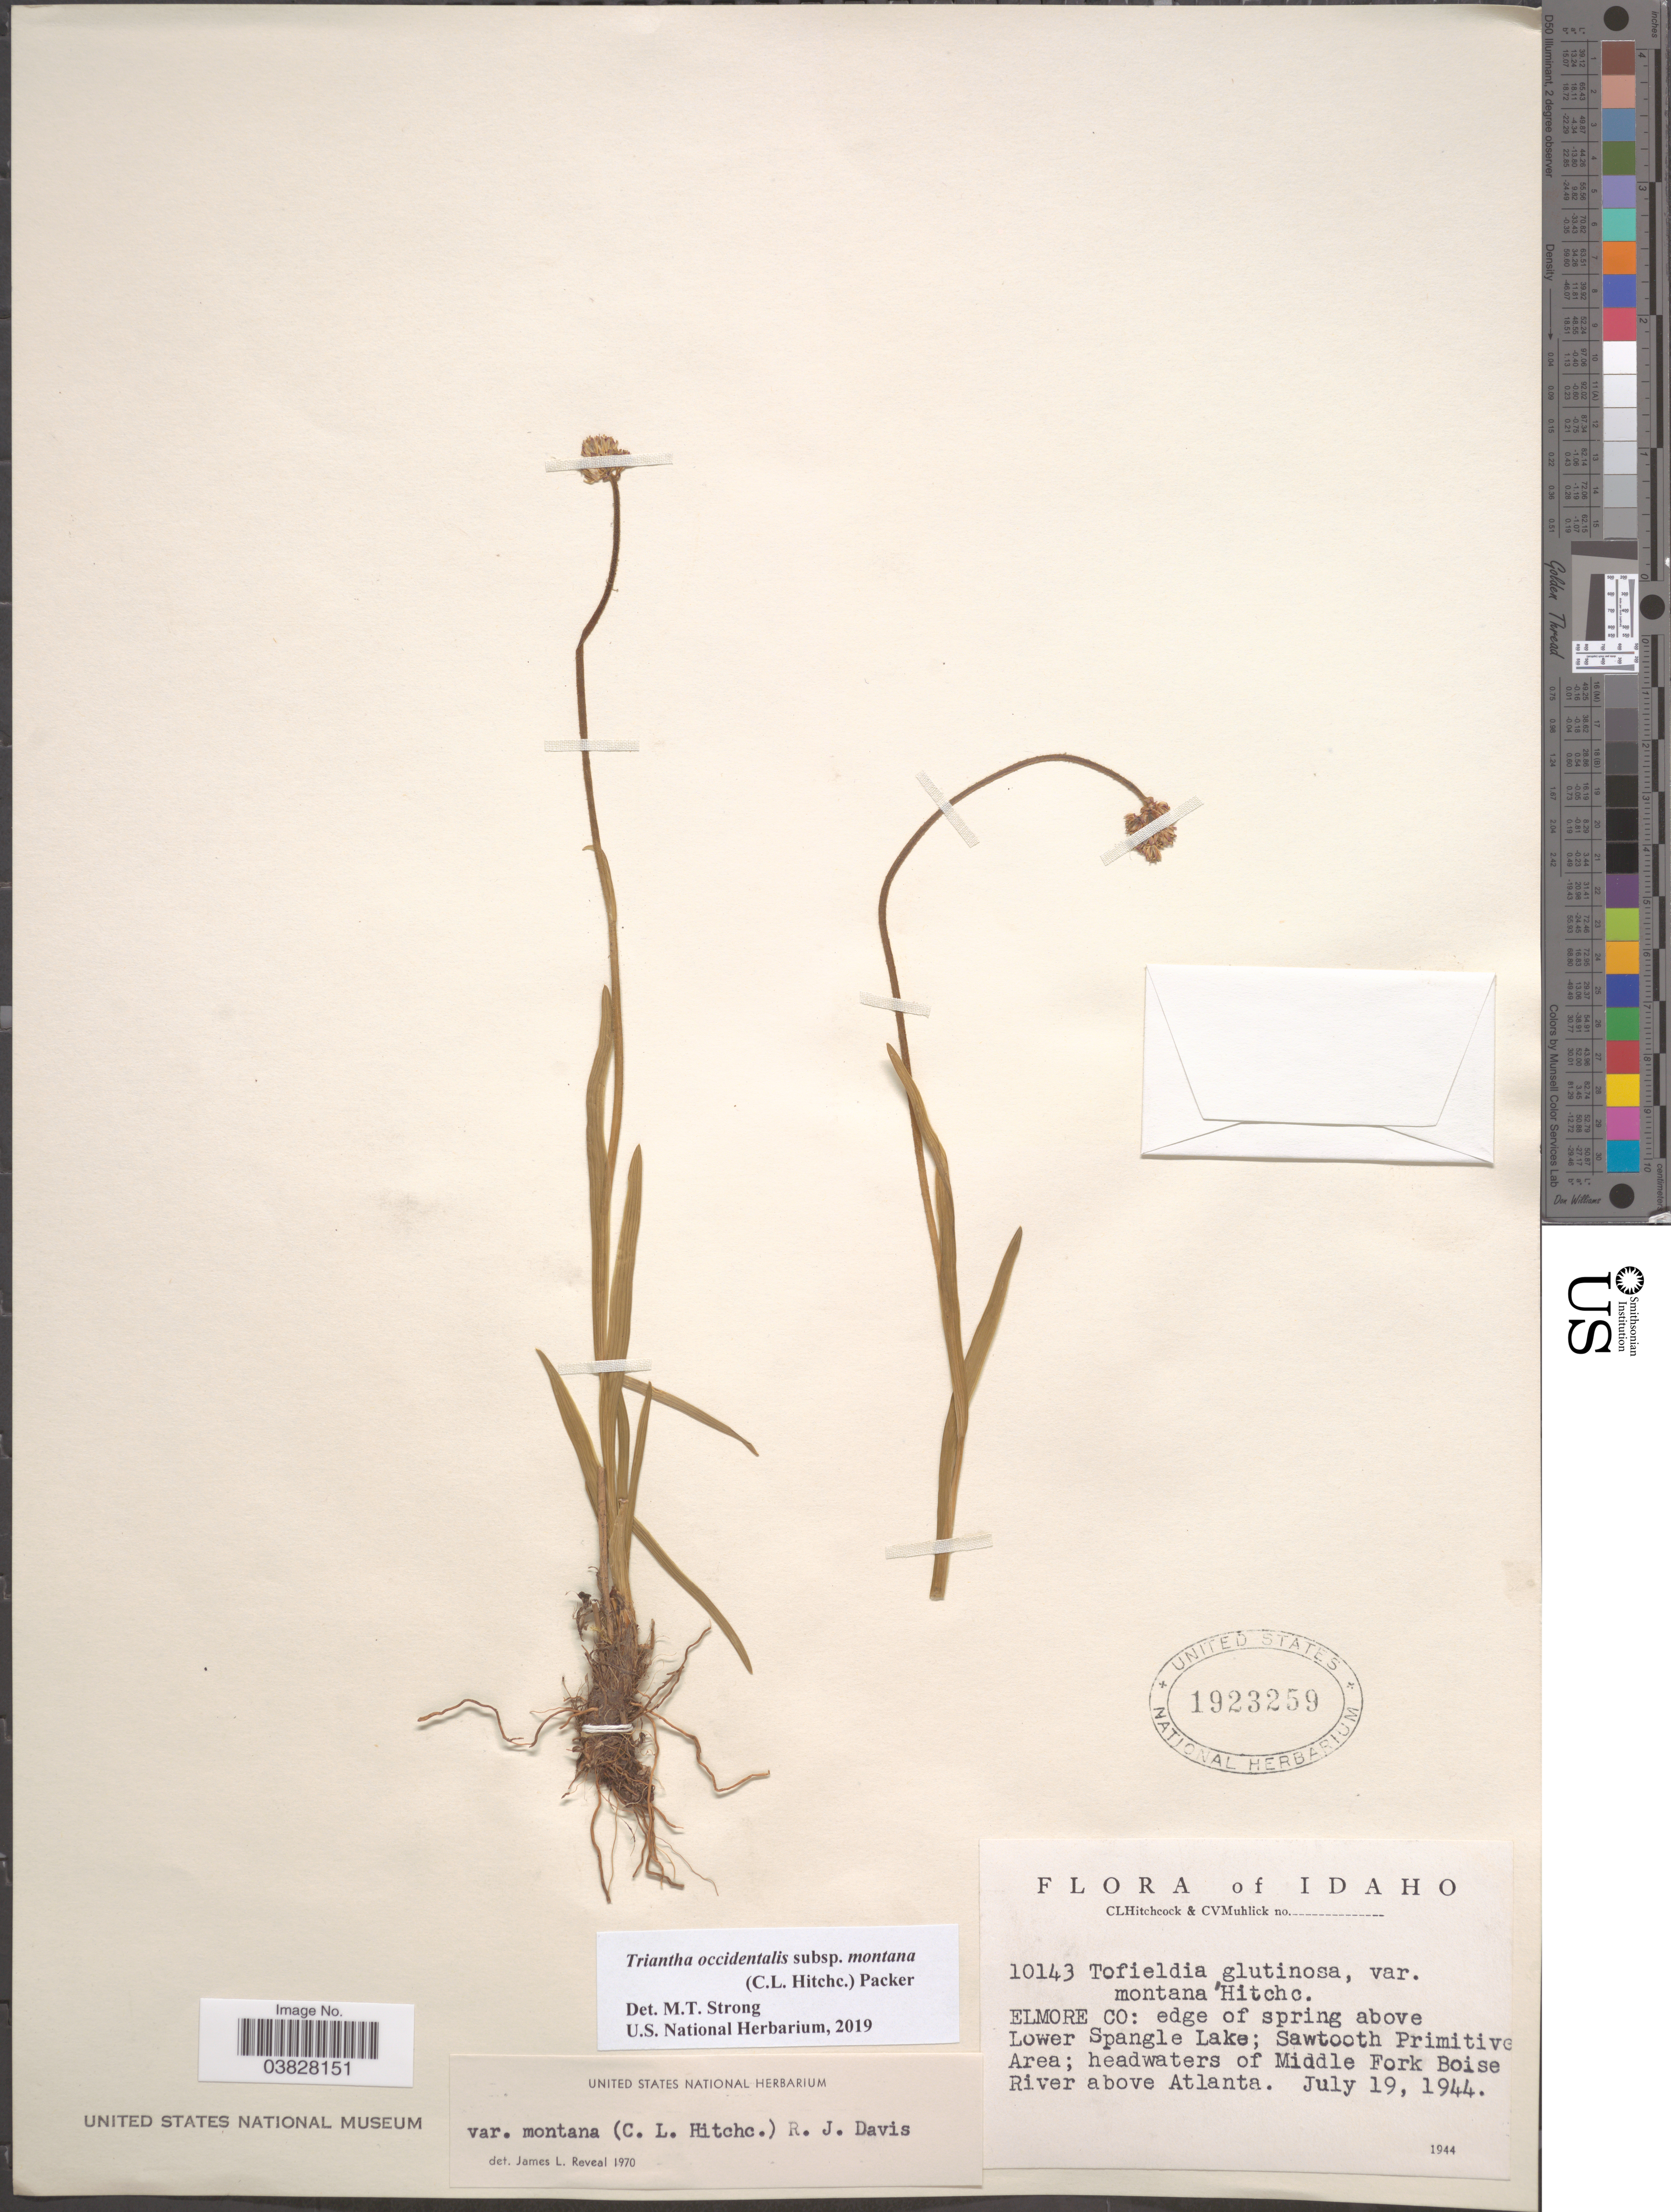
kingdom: Plantae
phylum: Tracheophyta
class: Liliopsida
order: Alismatales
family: Tofieldiaceae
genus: Triantha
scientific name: Triantha occidentalis subsp. montana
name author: (C.L. Hitchc.) Packer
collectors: C. L. Hitchcock & C. V. Muhlick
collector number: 10143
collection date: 1944-07-19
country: United States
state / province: Idaho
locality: Elmore Co: edge of spring above Lower Spangle Lake; Sawtooth Primitive Area; headwaters of Middle Fork Boise River above Atlanta.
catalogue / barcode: US 1923259